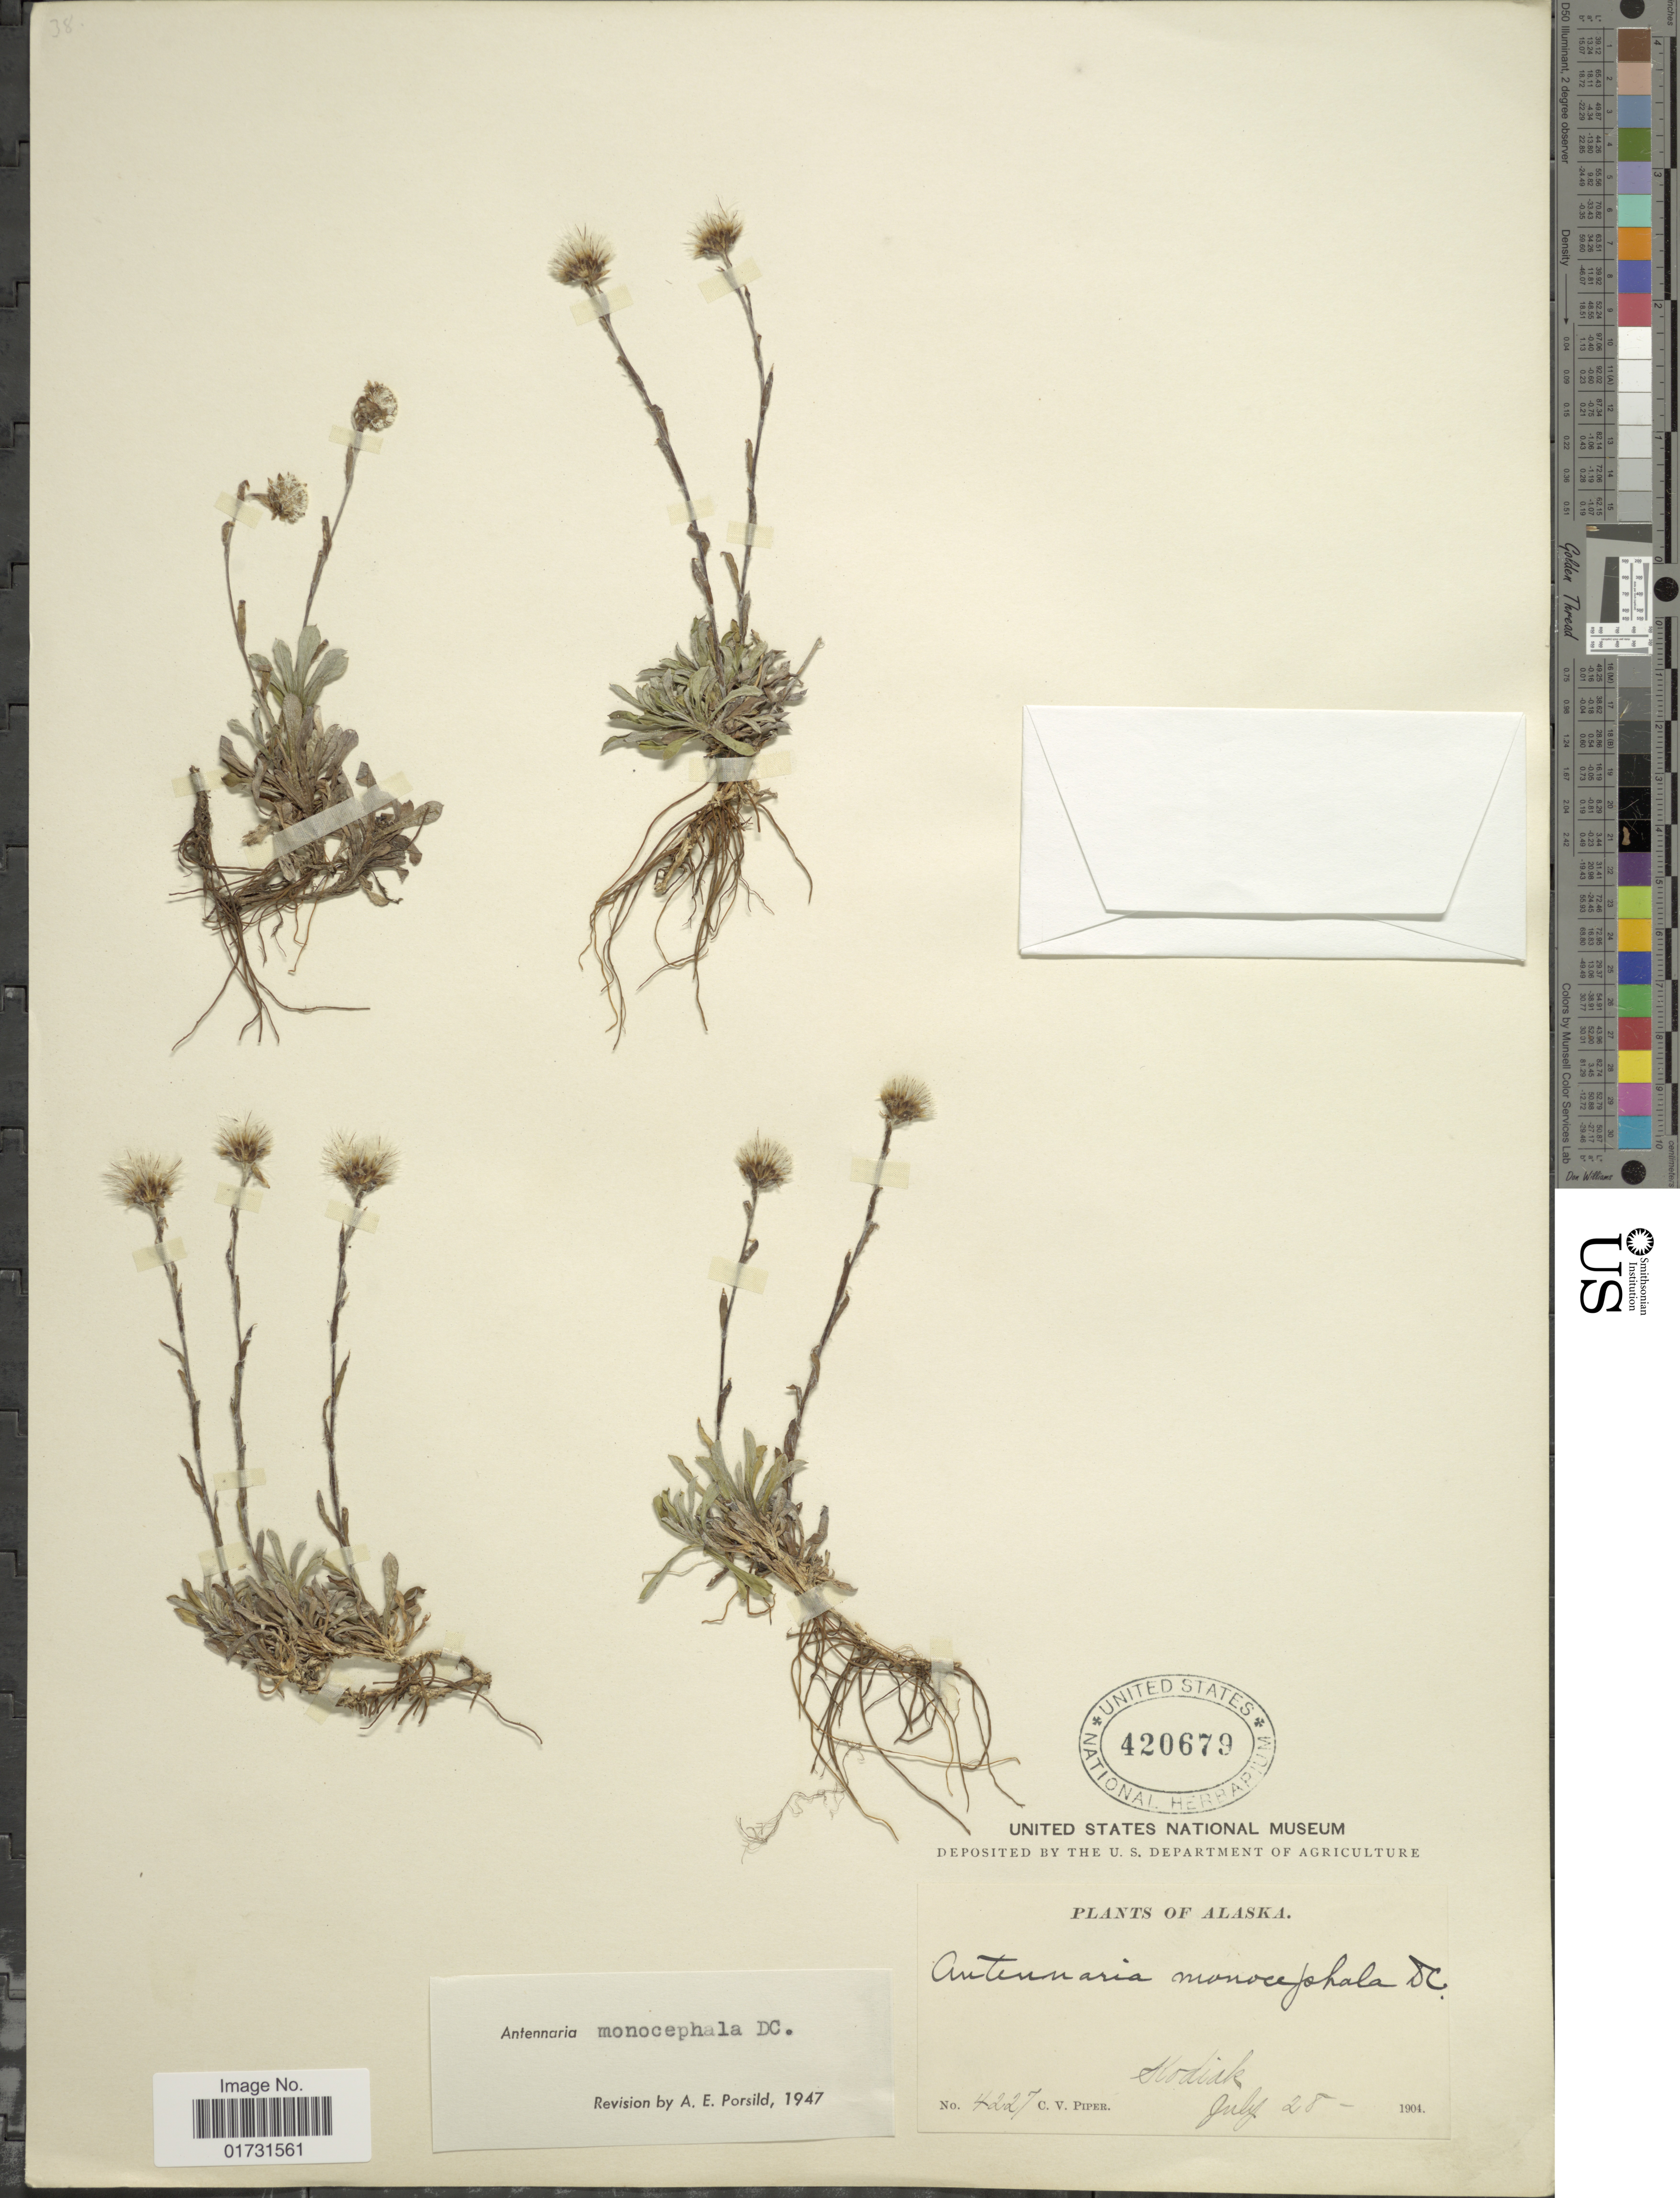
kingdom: Plantae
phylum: Tracheophyta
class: Magnoliopsida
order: Asterales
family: Asteraceae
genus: Antennaria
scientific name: Antennaria monocephala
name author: DC.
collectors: C. V. Piper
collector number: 4227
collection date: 1904-07-28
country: United States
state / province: Alaska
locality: Kodiak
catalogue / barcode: US 420679